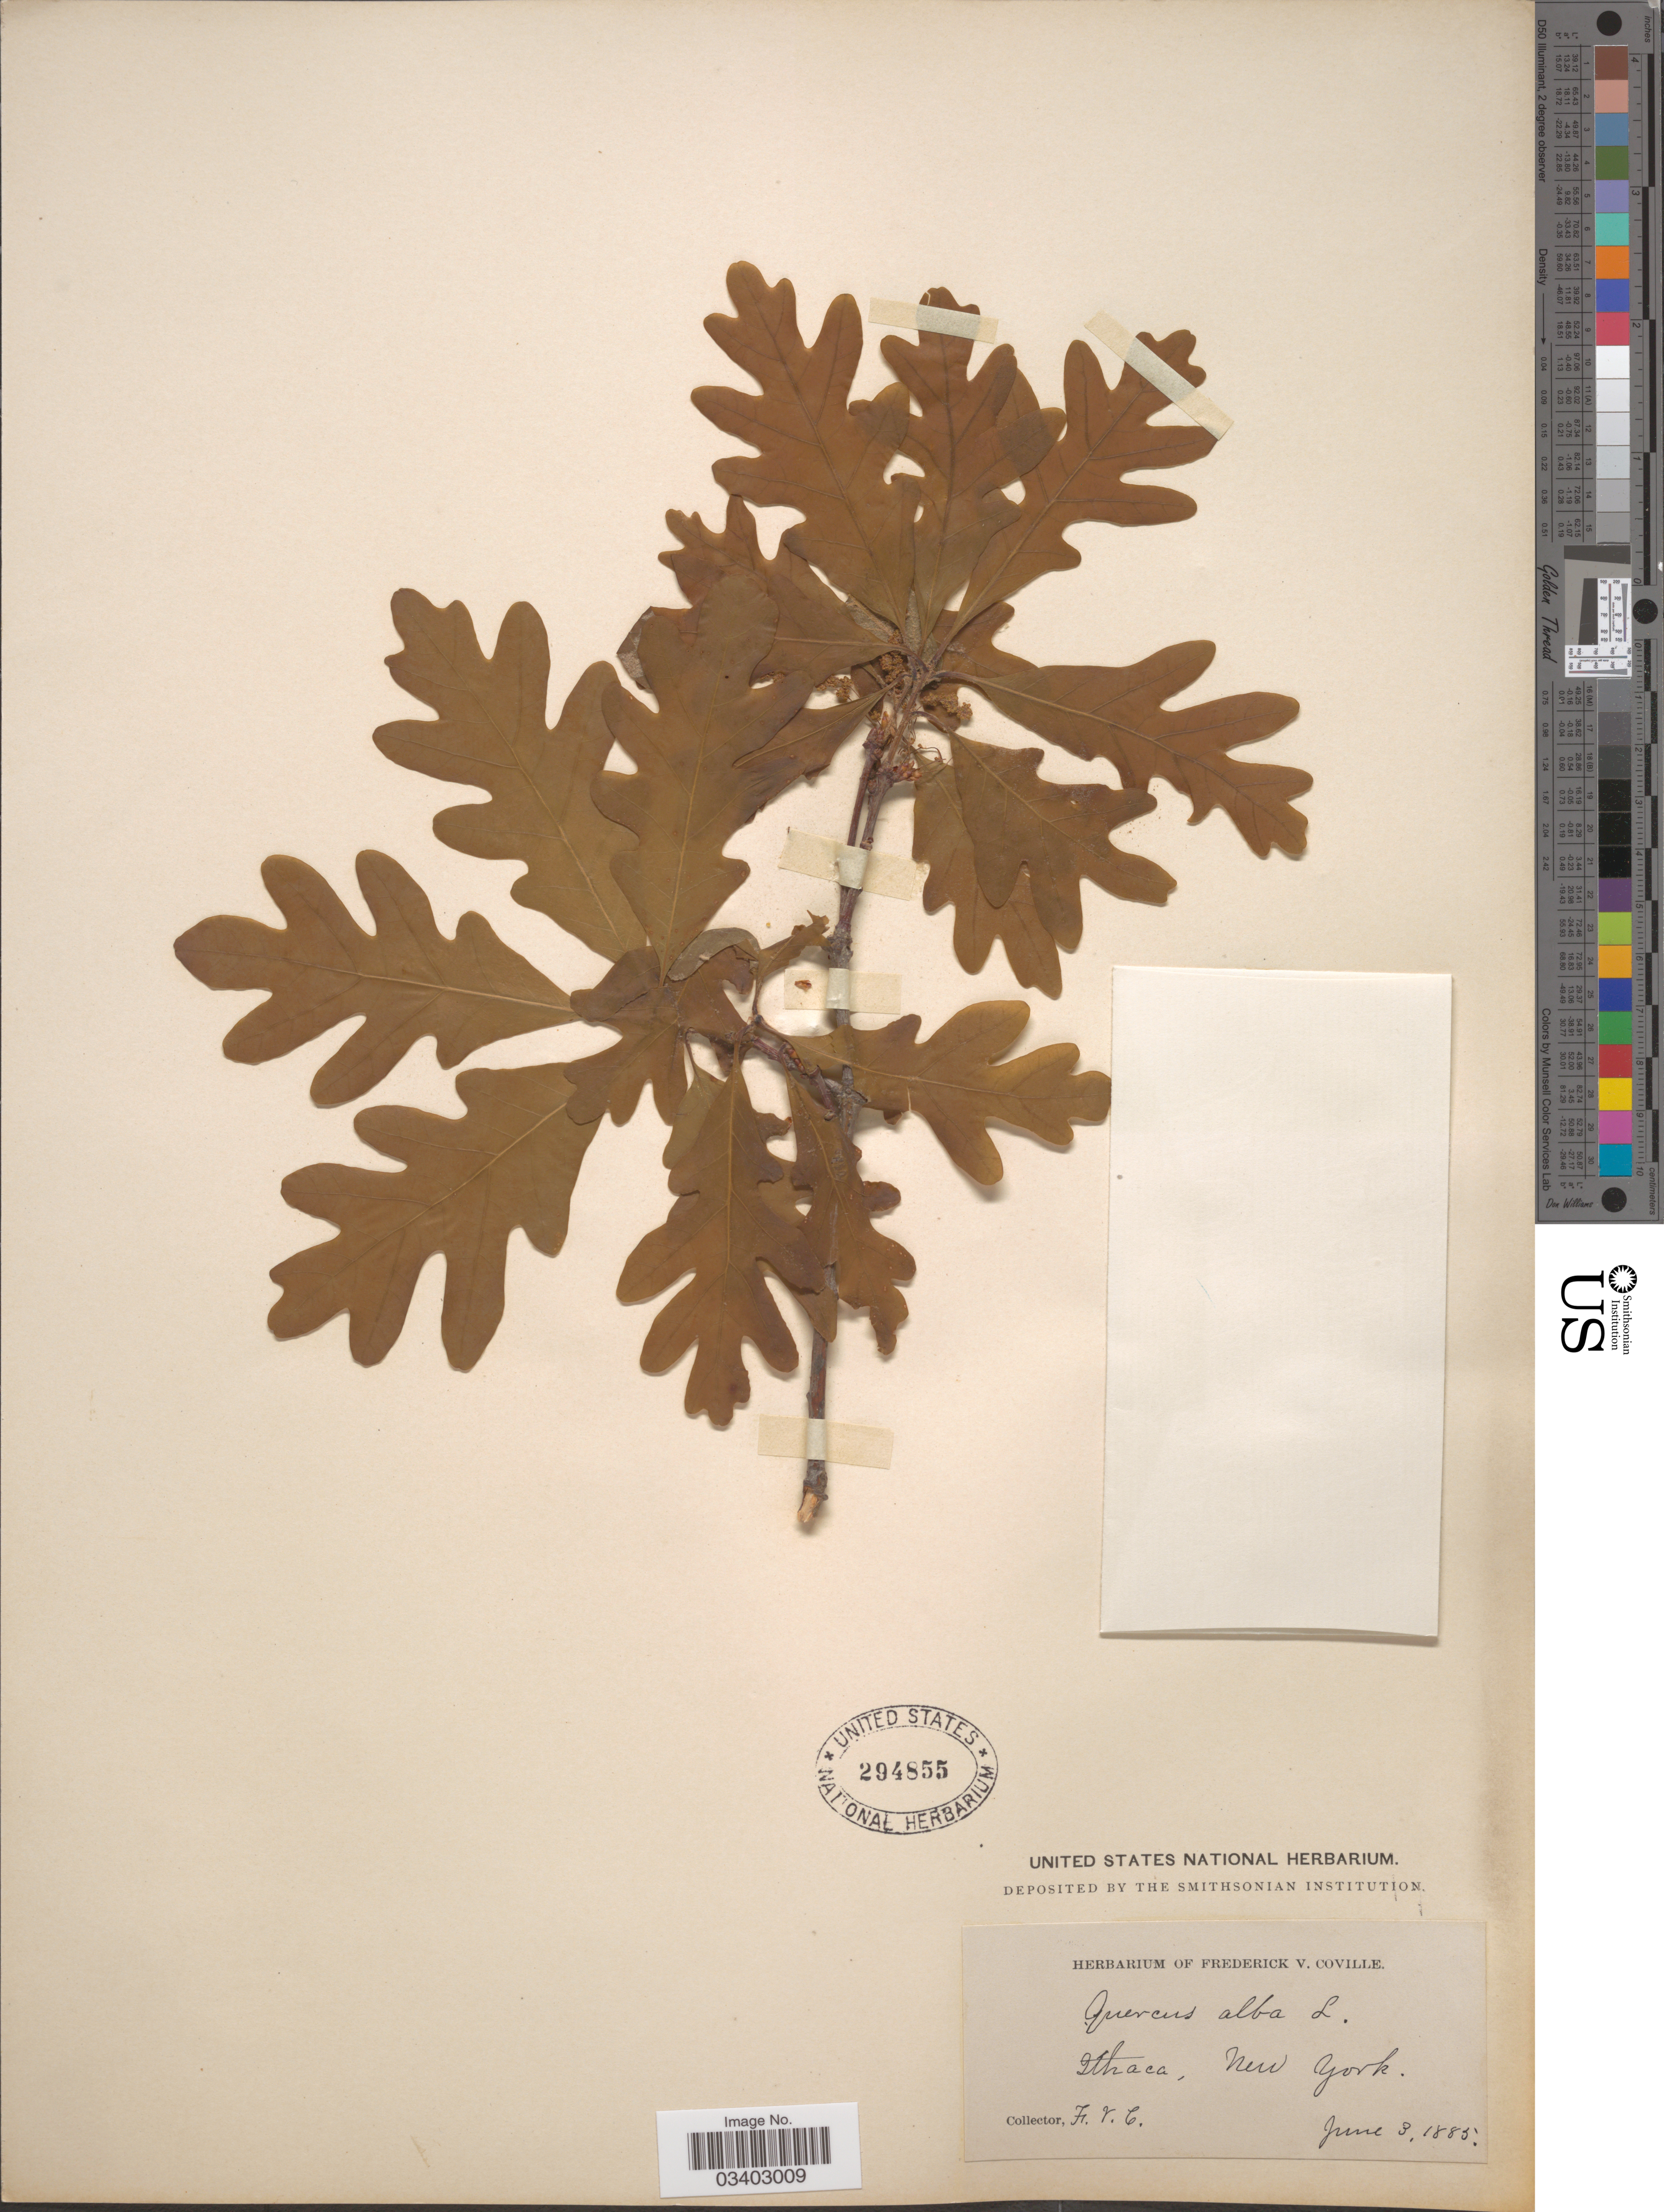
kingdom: Plantae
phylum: Tracheophyta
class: Magnoliopsida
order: Fagales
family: Fagaceae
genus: Quercus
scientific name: Quercus alba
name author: L.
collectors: F. V. Coville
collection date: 1885-06-03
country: United States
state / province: New York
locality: Ithaca.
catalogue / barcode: US 294855